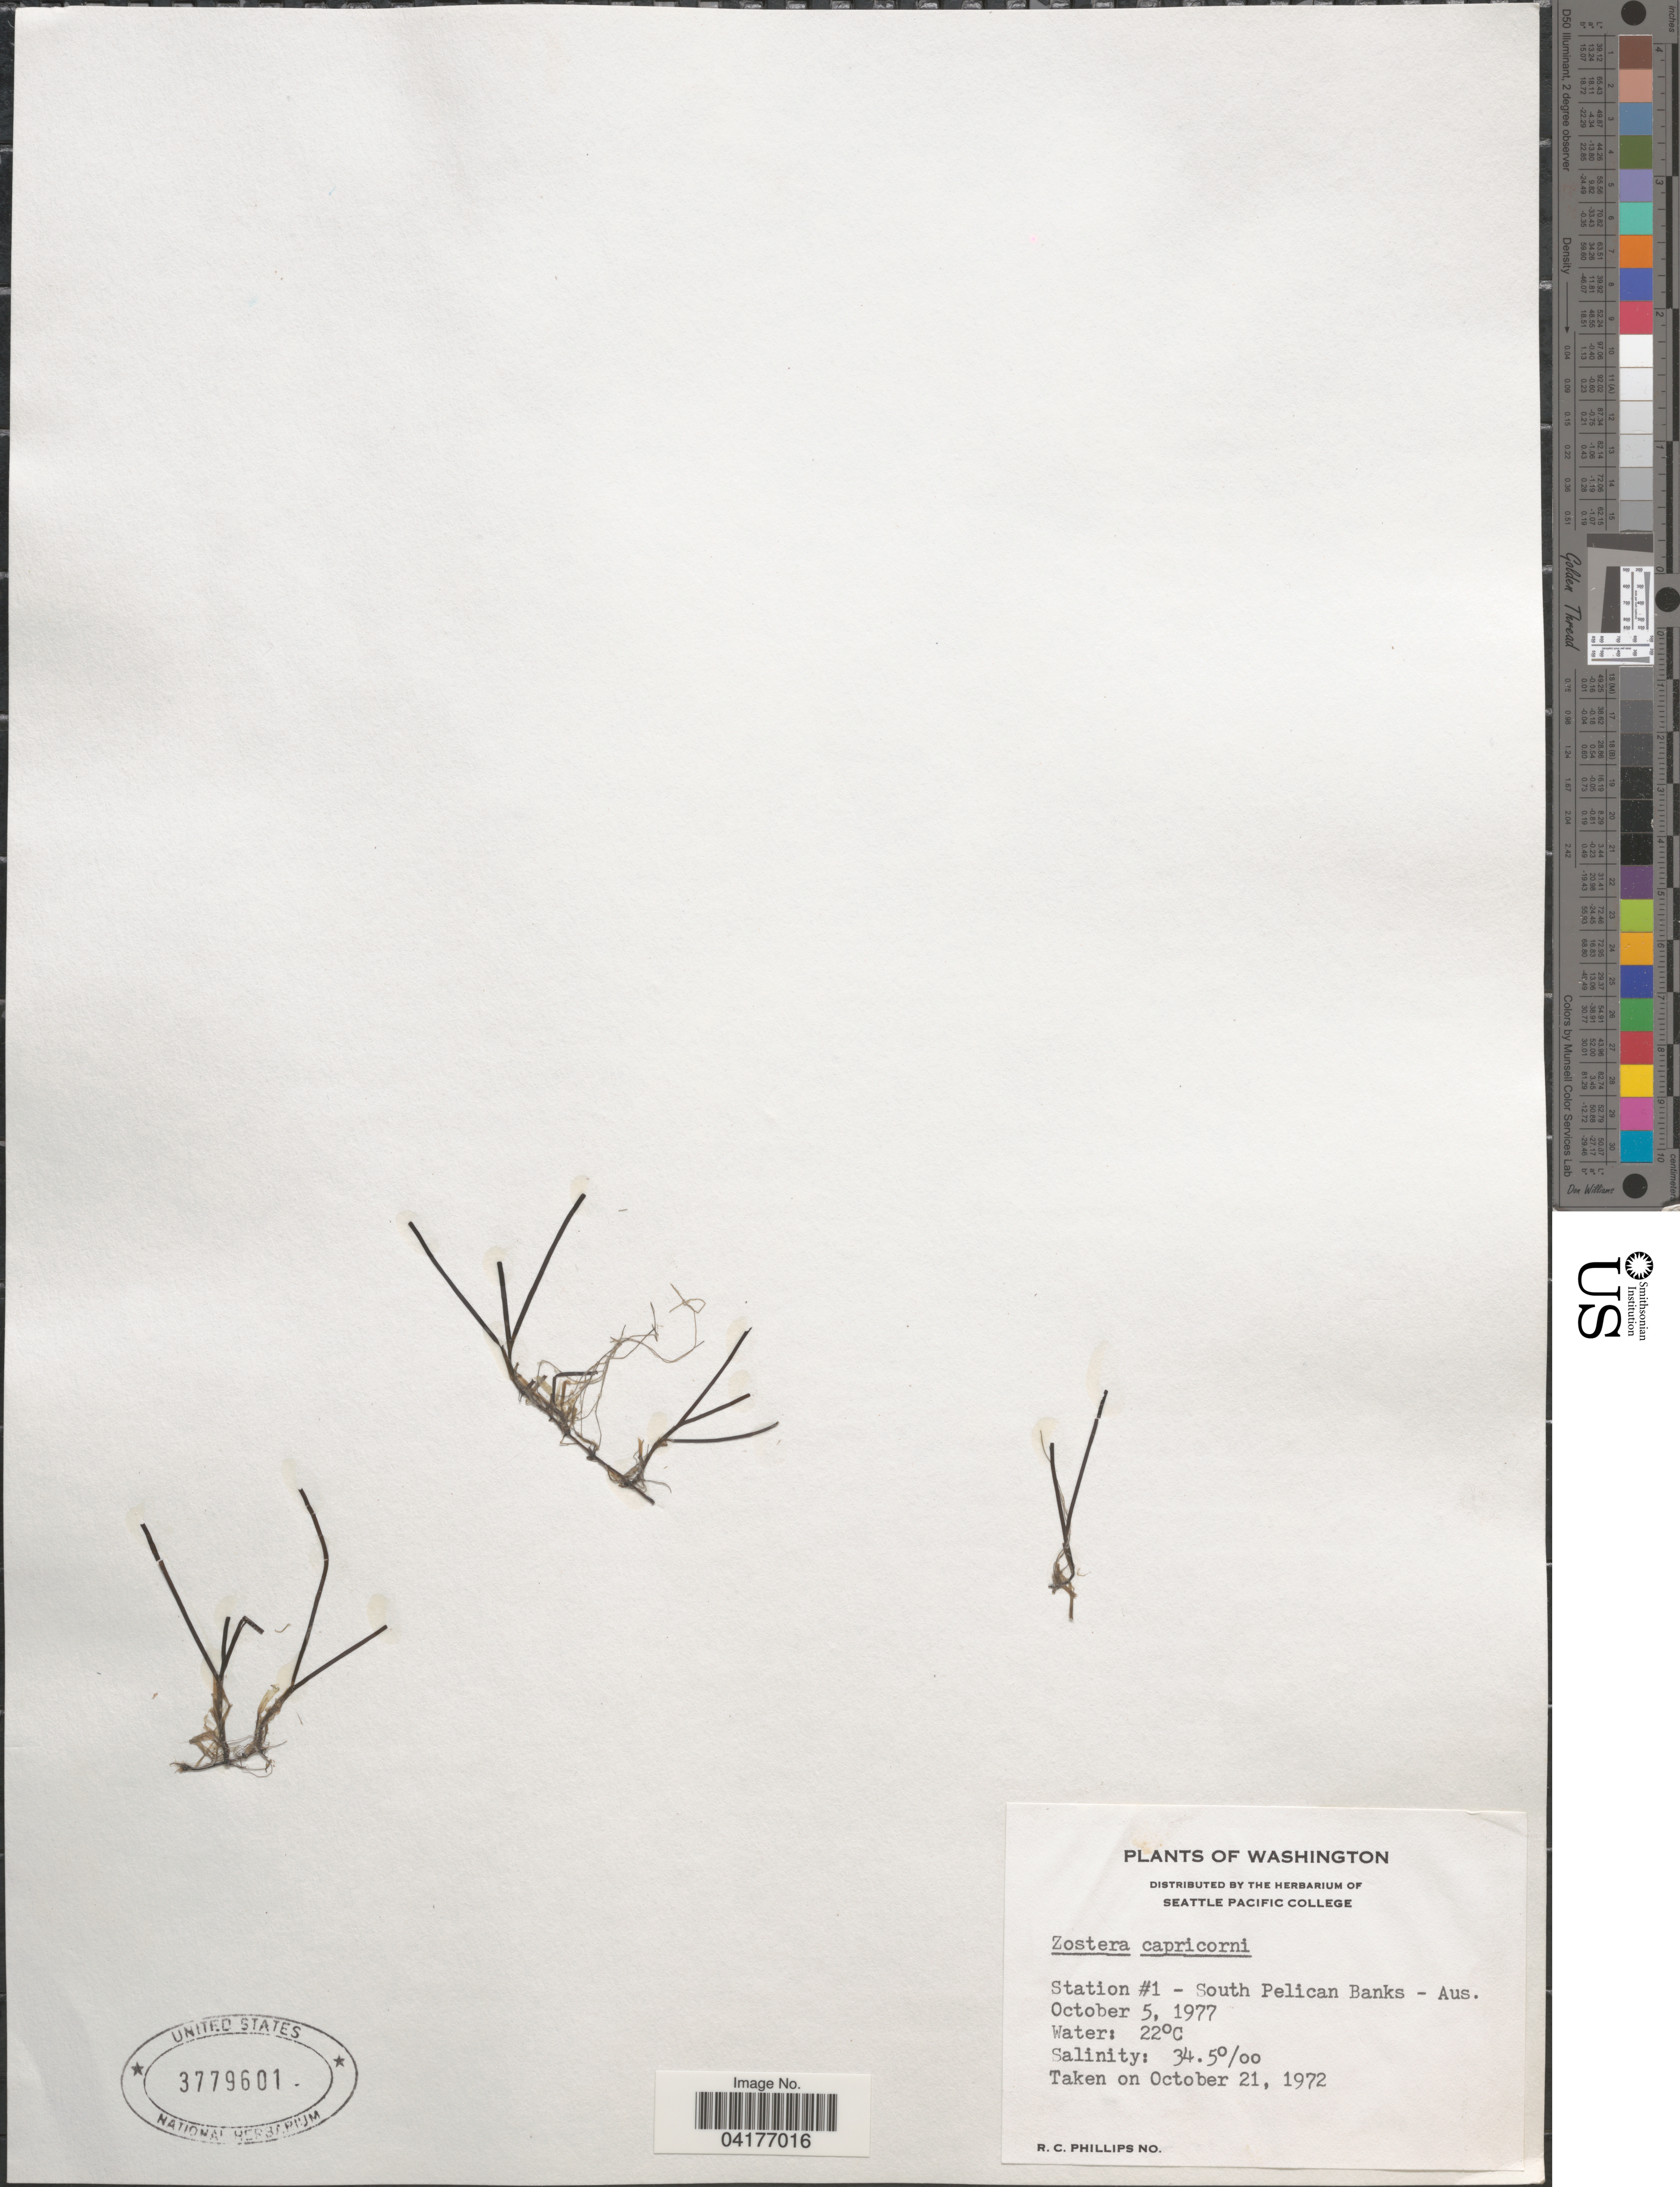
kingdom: Plantae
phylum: Tracheophyta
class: Liliopsida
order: Alismatales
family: Zosteraceae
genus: Zostera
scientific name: Zostera capricorni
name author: Asch.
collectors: R. C. Phillips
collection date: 1977-10-05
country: Australia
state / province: Queensland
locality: Station #1 - South Pelican Banks.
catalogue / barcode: US 3779601